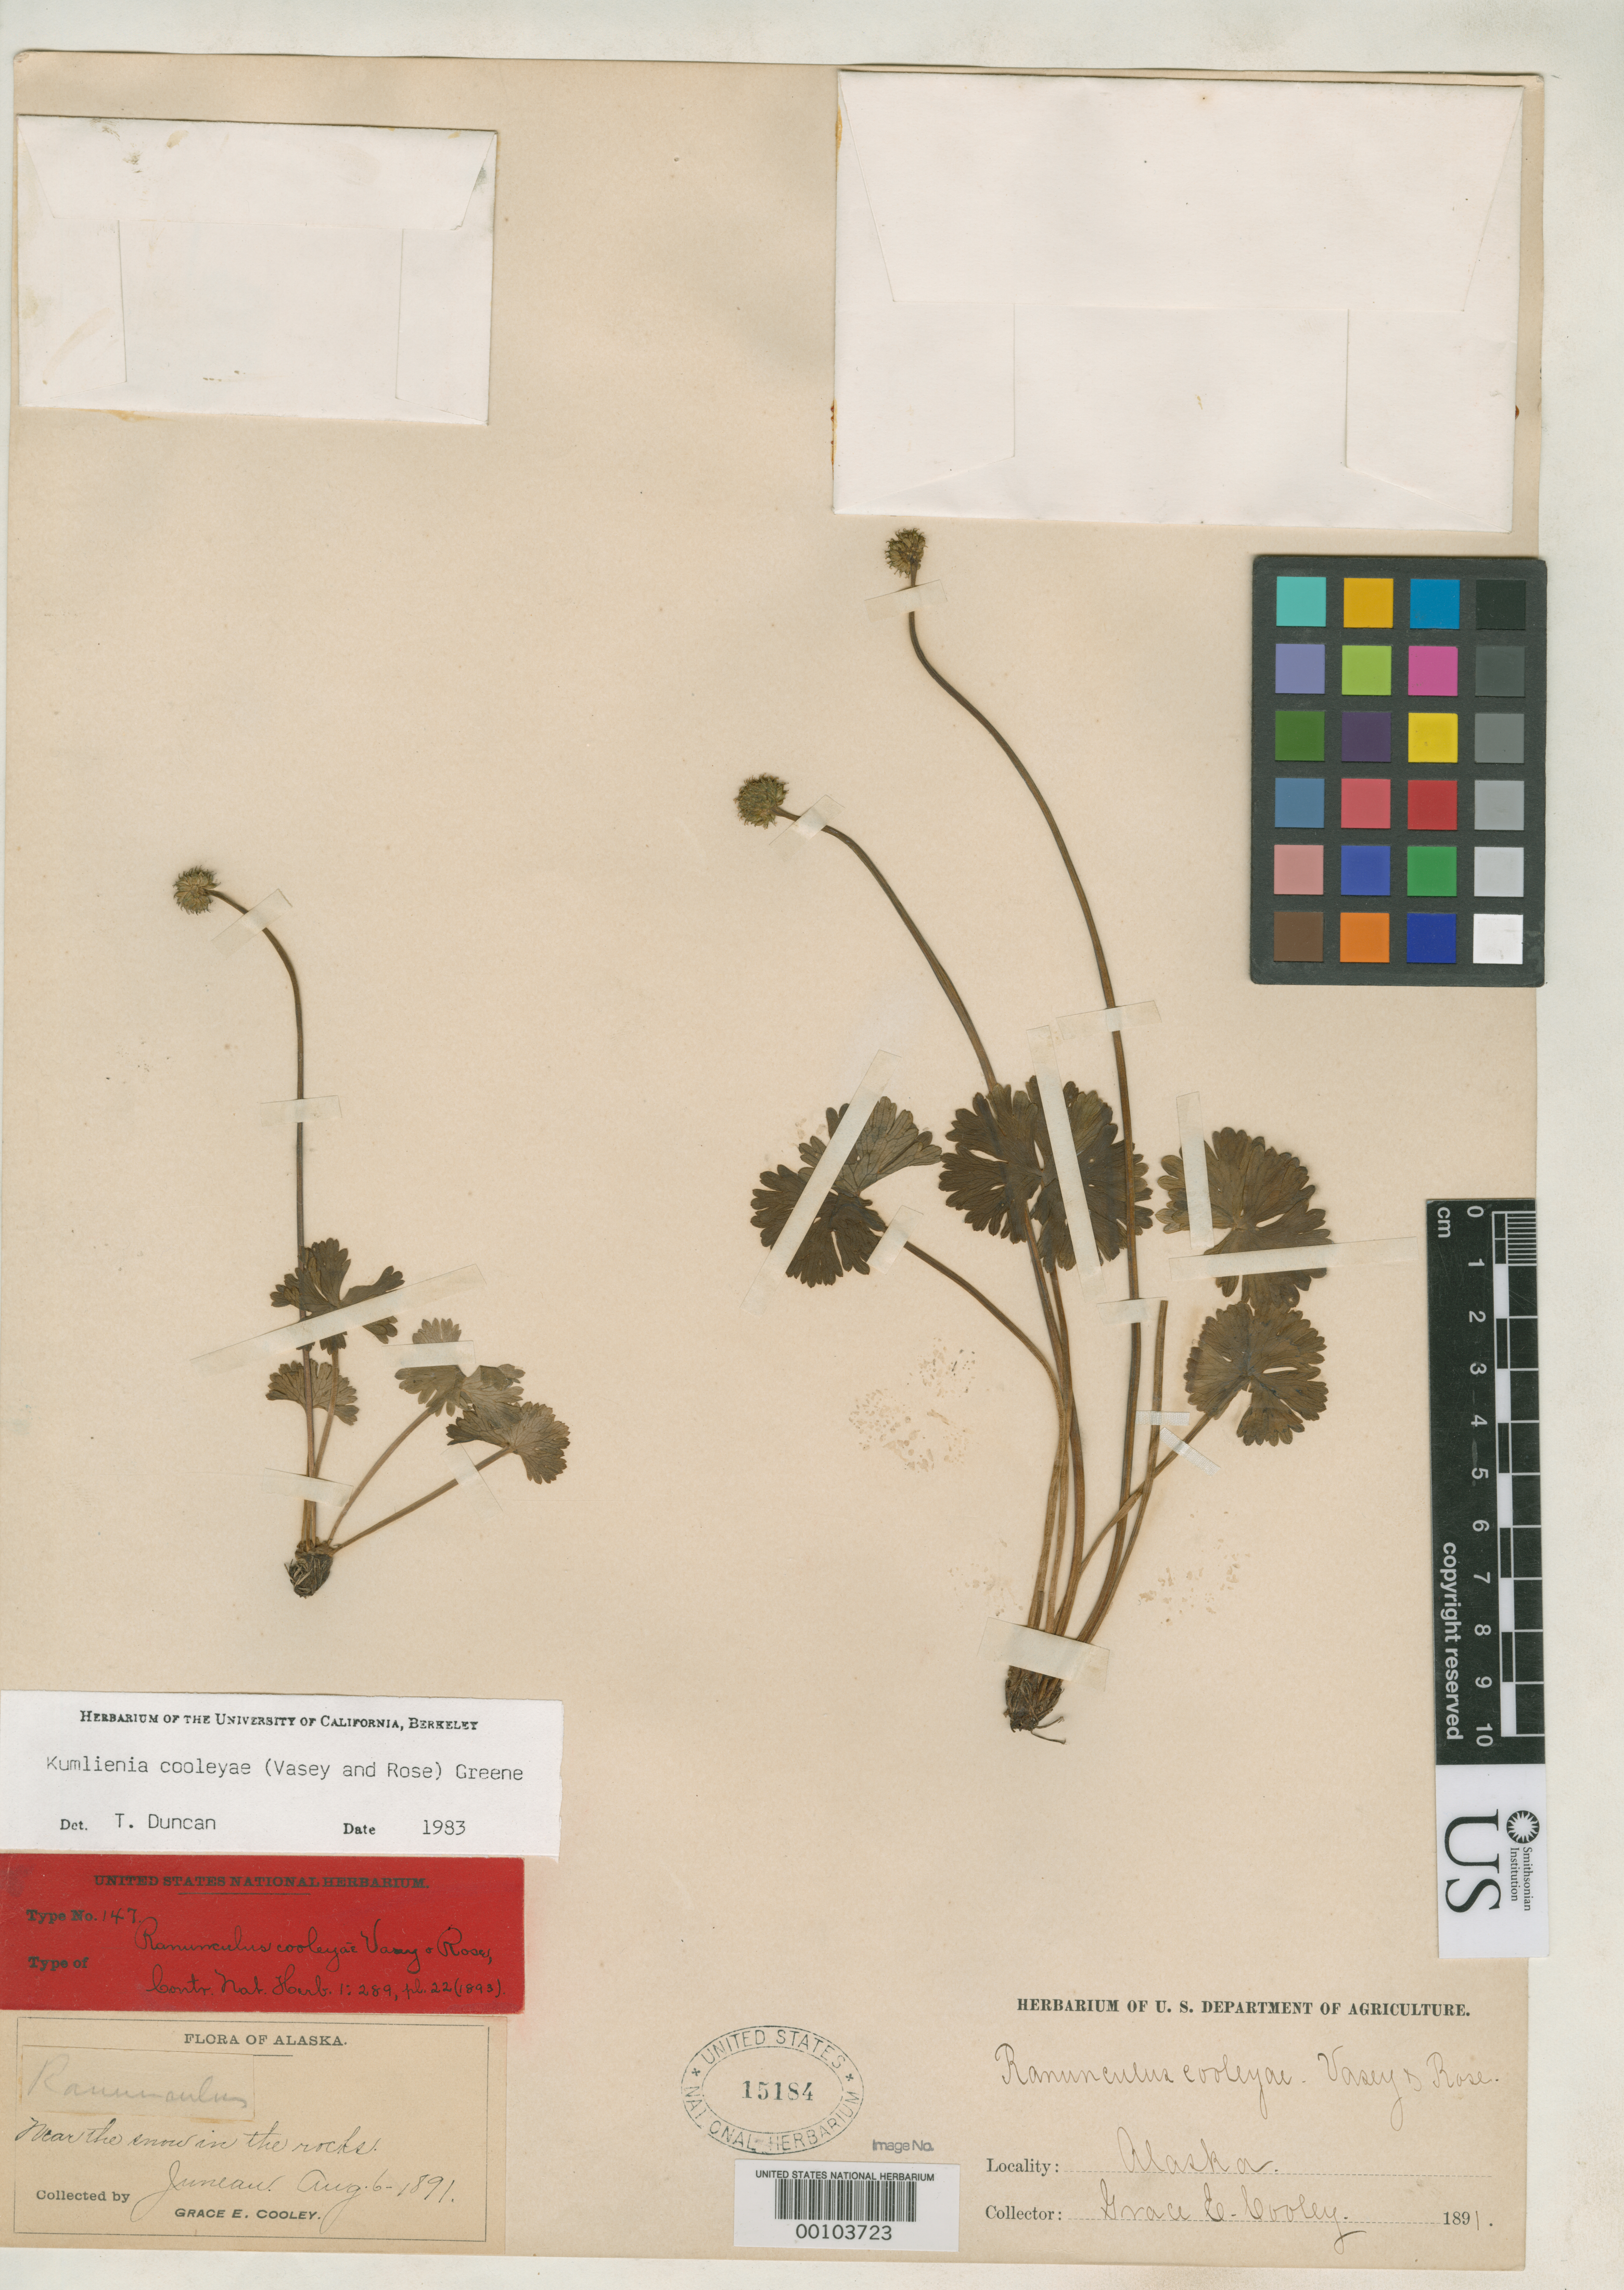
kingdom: Plantae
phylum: Tracheophyta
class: Magnoliopsida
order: Ranunculales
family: Ranunculaceae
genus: Ranunculus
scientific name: Ranunculus cooleyae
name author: Vasey & Rose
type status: Type Collection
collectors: G. E. Cooley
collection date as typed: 06 Aug 1891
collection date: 1891-08-06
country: United States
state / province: Alaska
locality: Near top of snow covered ridge, near Juneau.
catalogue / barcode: US 15184